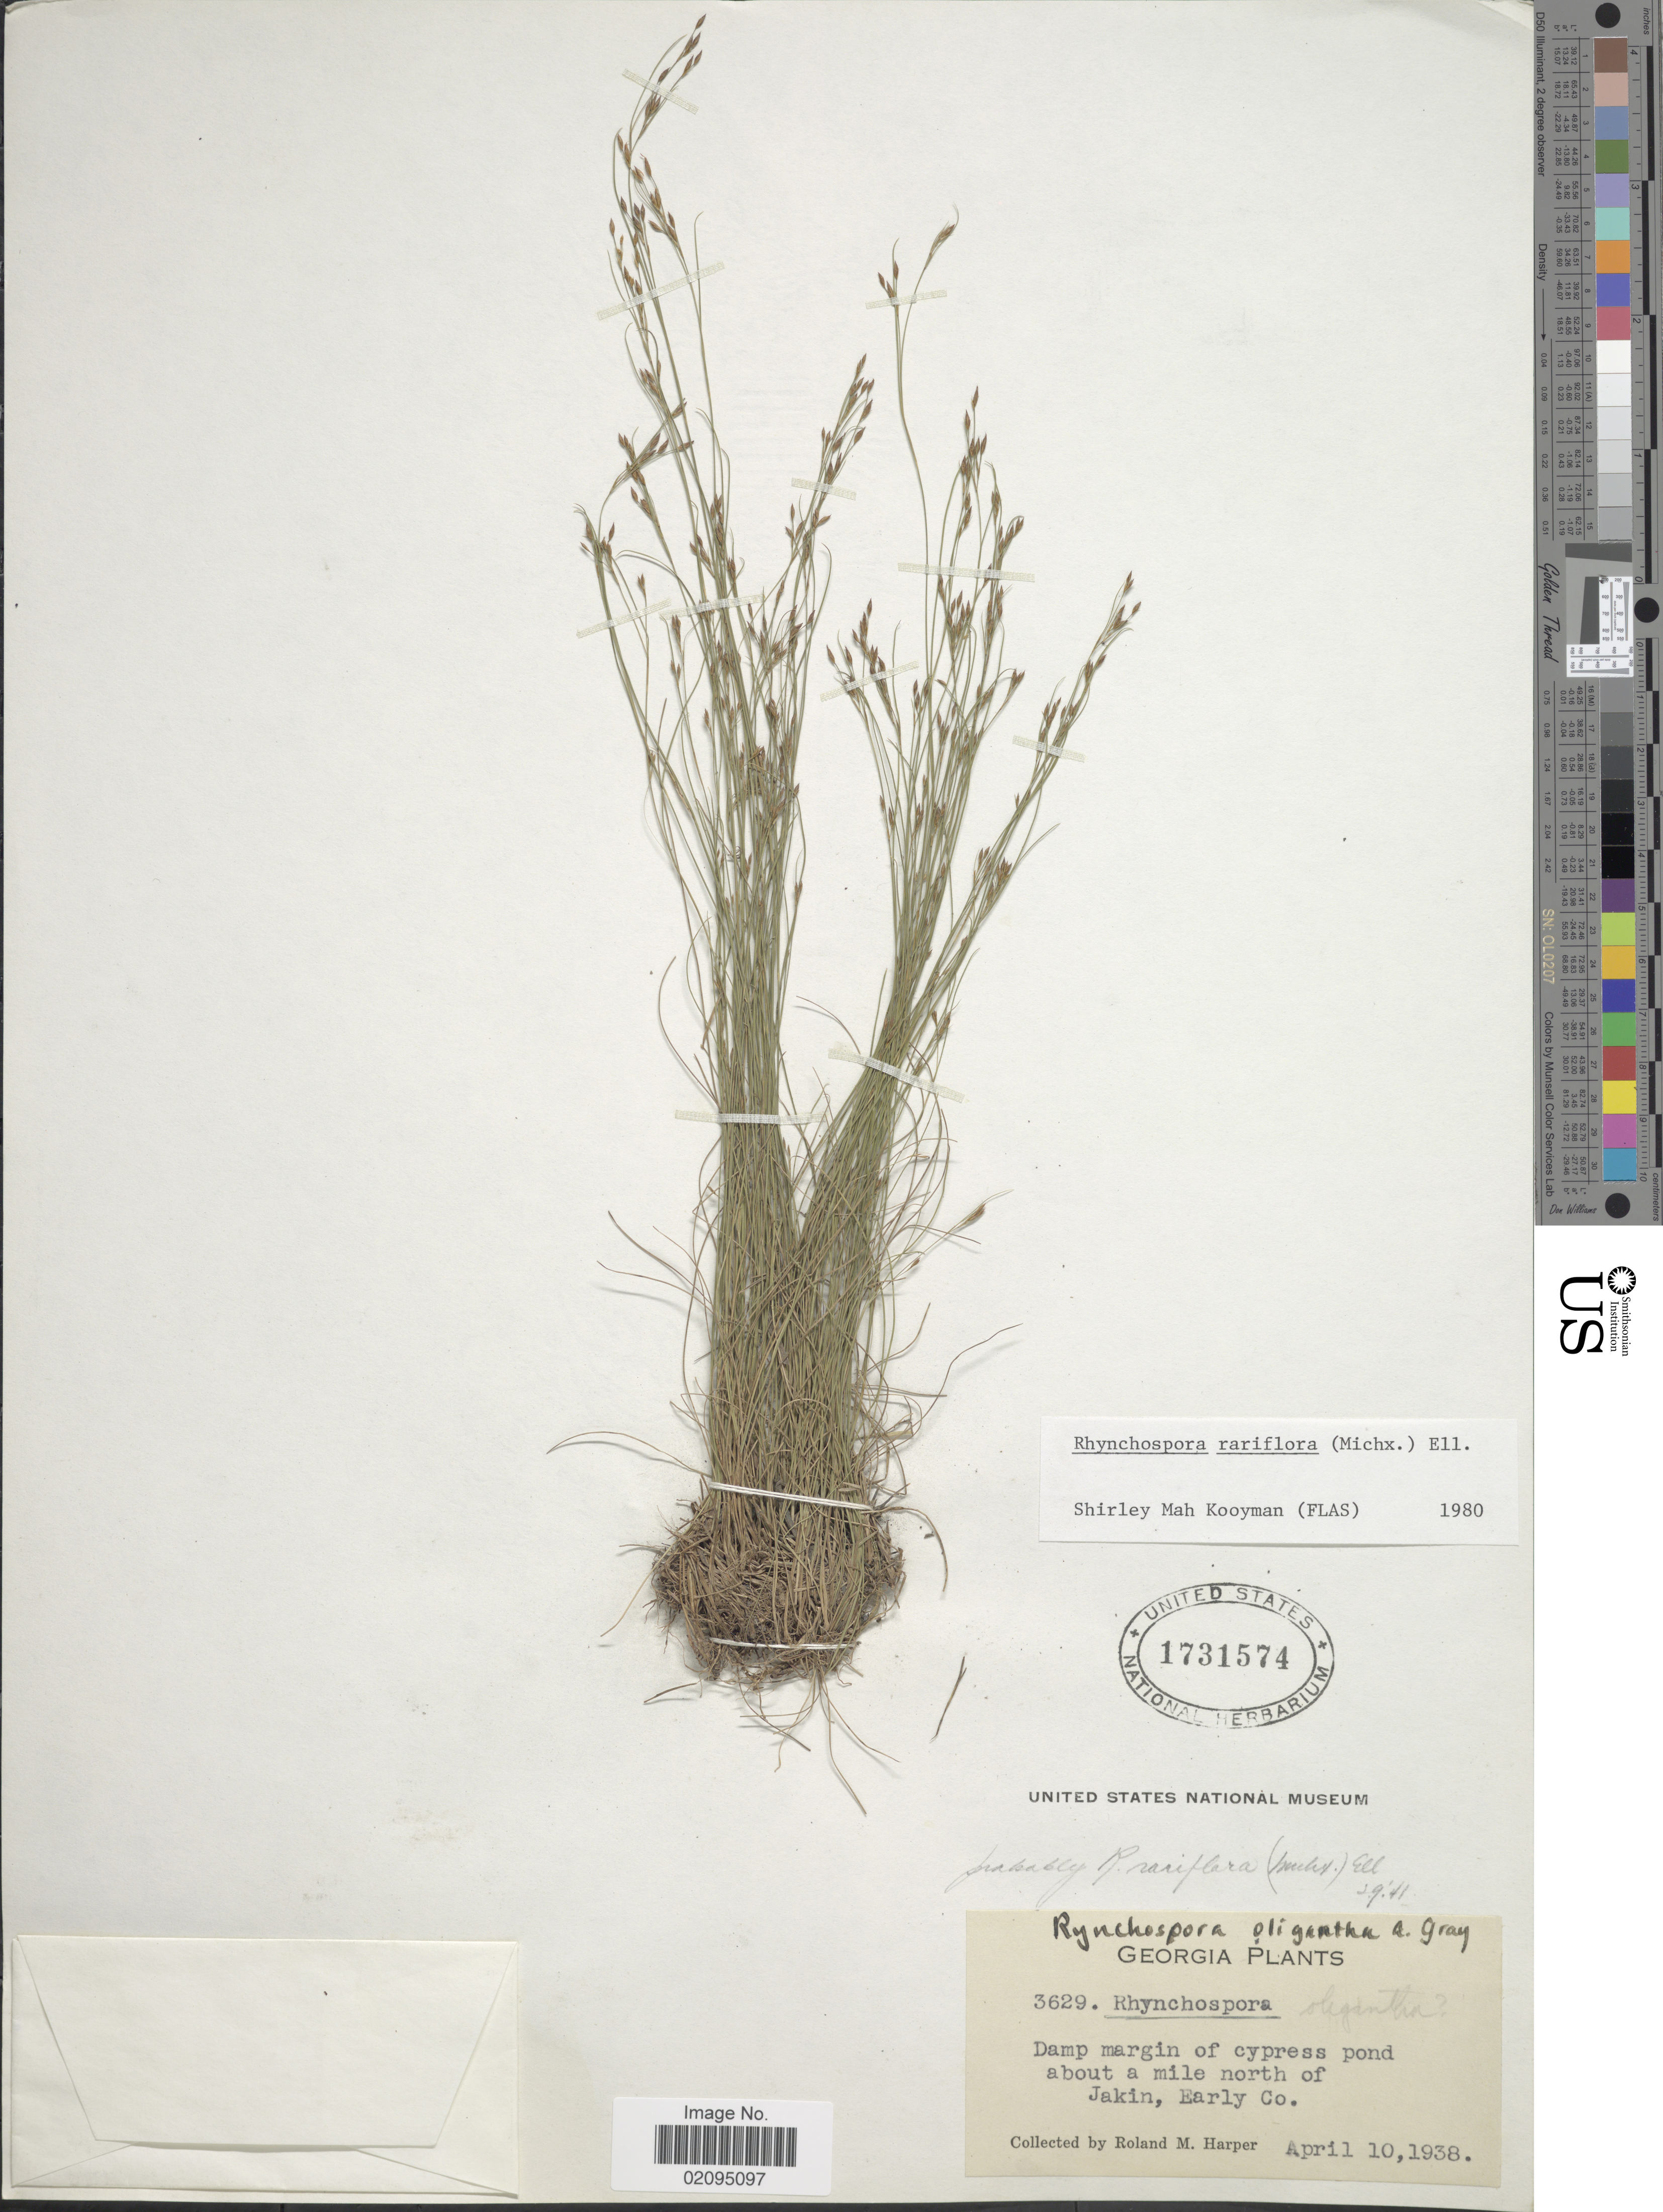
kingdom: Plantae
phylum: Tracheophyta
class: Liliopsida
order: Poales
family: Cyperaceae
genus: Rhynchospora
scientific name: Rhynchospora rariflora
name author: (Michx.) Elliott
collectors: R. M. Harper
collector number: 3629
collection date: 1938-04-10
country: United States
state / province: Georgia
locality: About a mile north of Jakin, Early Co.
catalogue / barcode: US 1731574